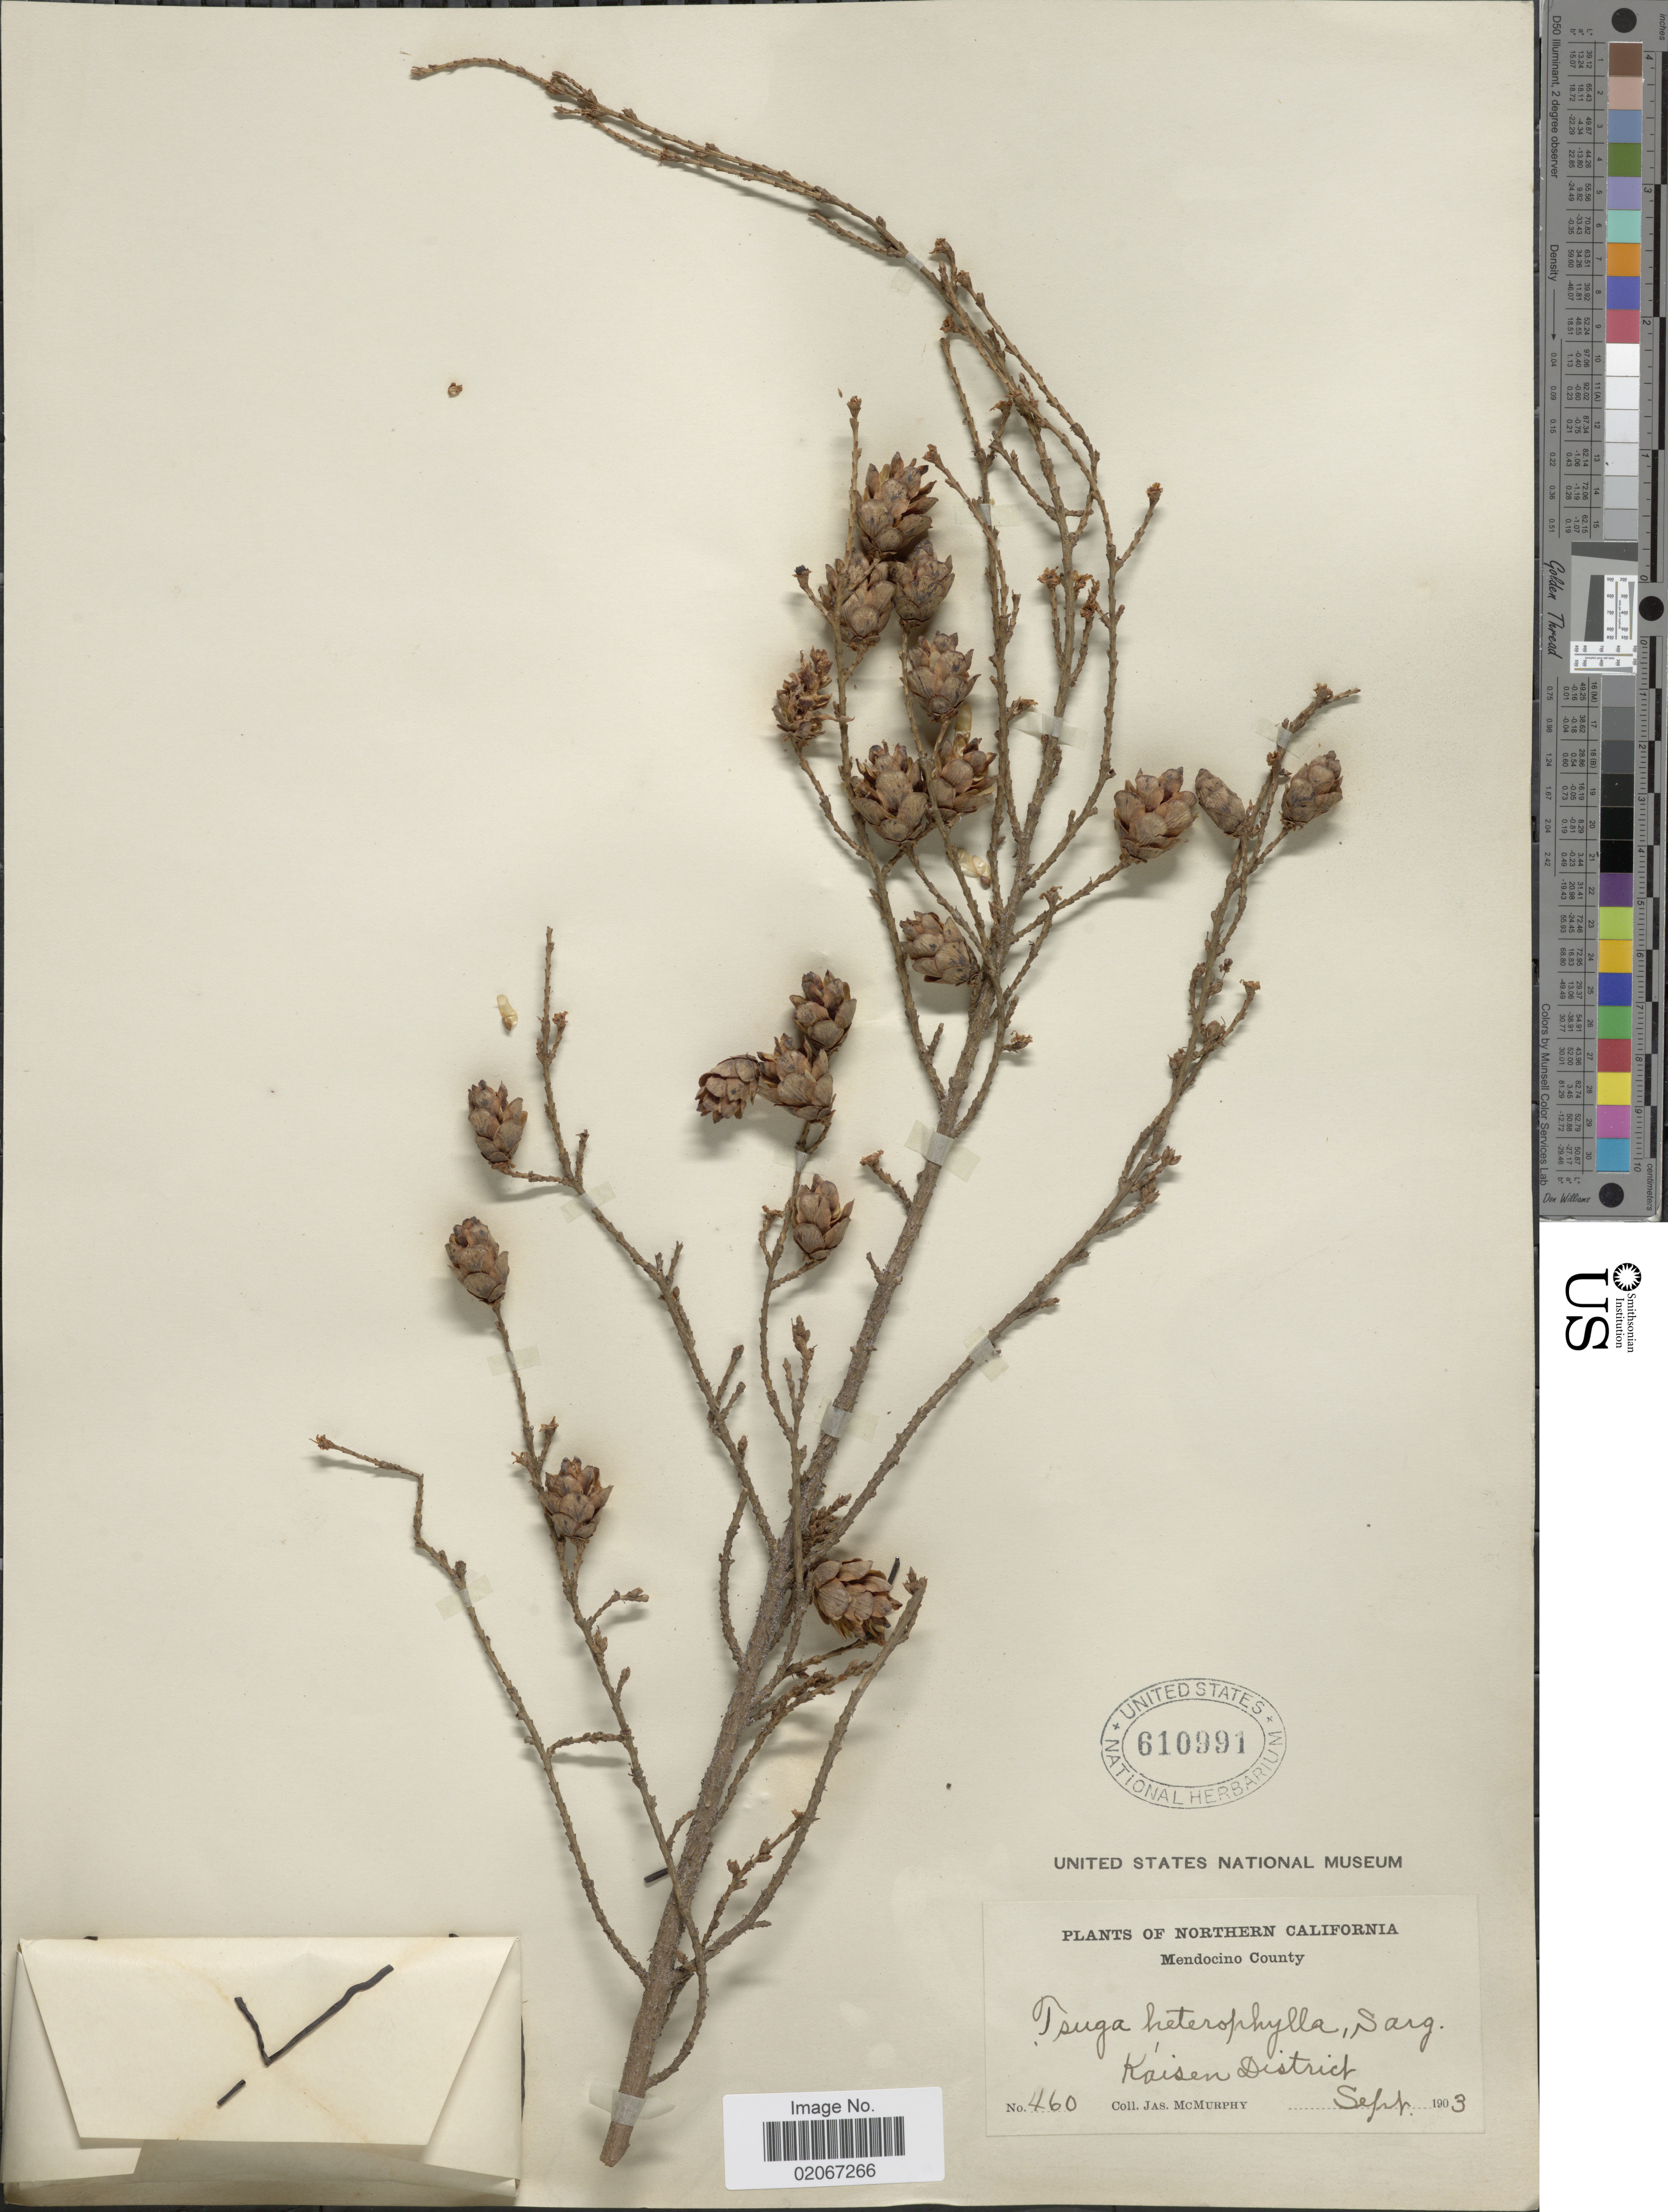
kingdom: Plantae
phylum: Tracheophyta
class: Pinopsida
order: Pinales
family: Pinaceae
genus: Tsuga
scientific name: Tsuga heterophylla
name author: (Raf.) Sarg.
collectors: J. McMurphy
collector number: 460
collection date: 1903-09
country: United States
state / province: California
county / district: Mendocino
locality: Northern California. Mendocino County. Kaisen District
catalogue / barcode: US 610991